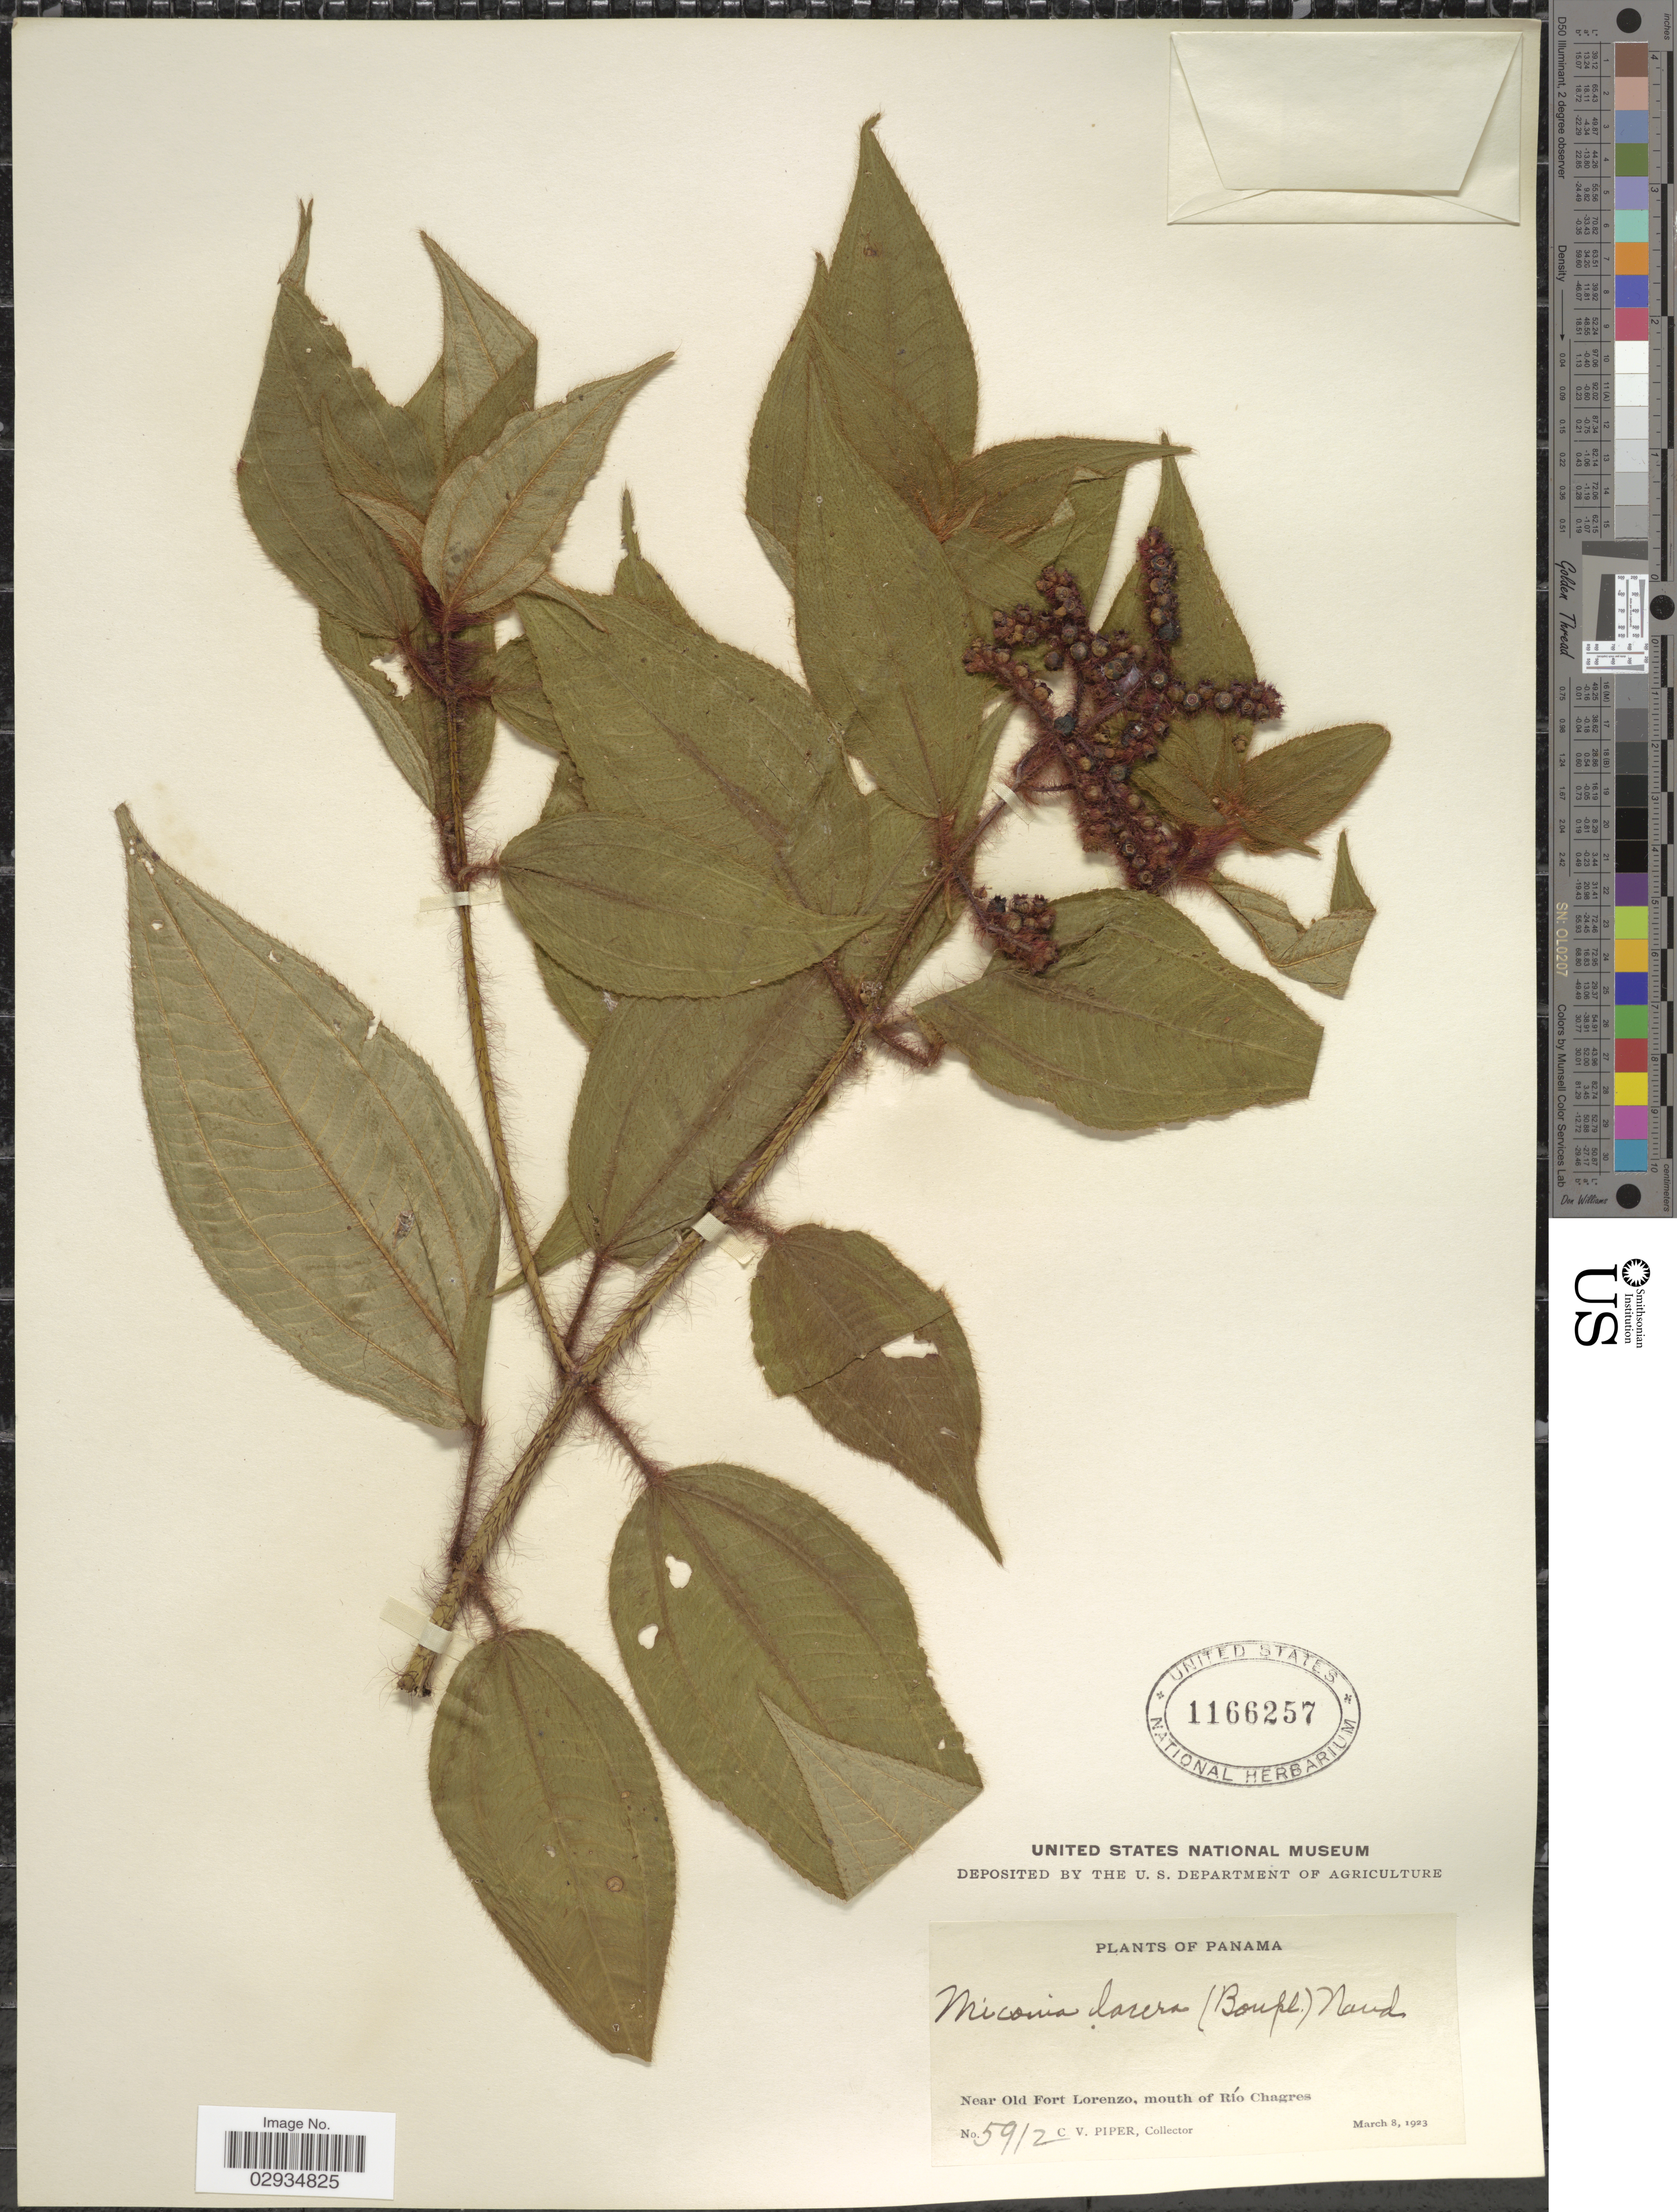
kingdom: Plantae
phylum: Tracheophyta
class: Magnoliopsida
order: Myrtales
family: Melastomataceae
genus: Miconia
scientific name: Miconia lacera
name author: (Bonpl.) Naudin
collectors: C. V. Piper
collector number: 5912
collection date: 1923-03-08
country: Panama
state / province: Colón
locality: Near Old Fort Lorenzo, mouth of Río Chagres.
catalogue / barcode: US 1166257